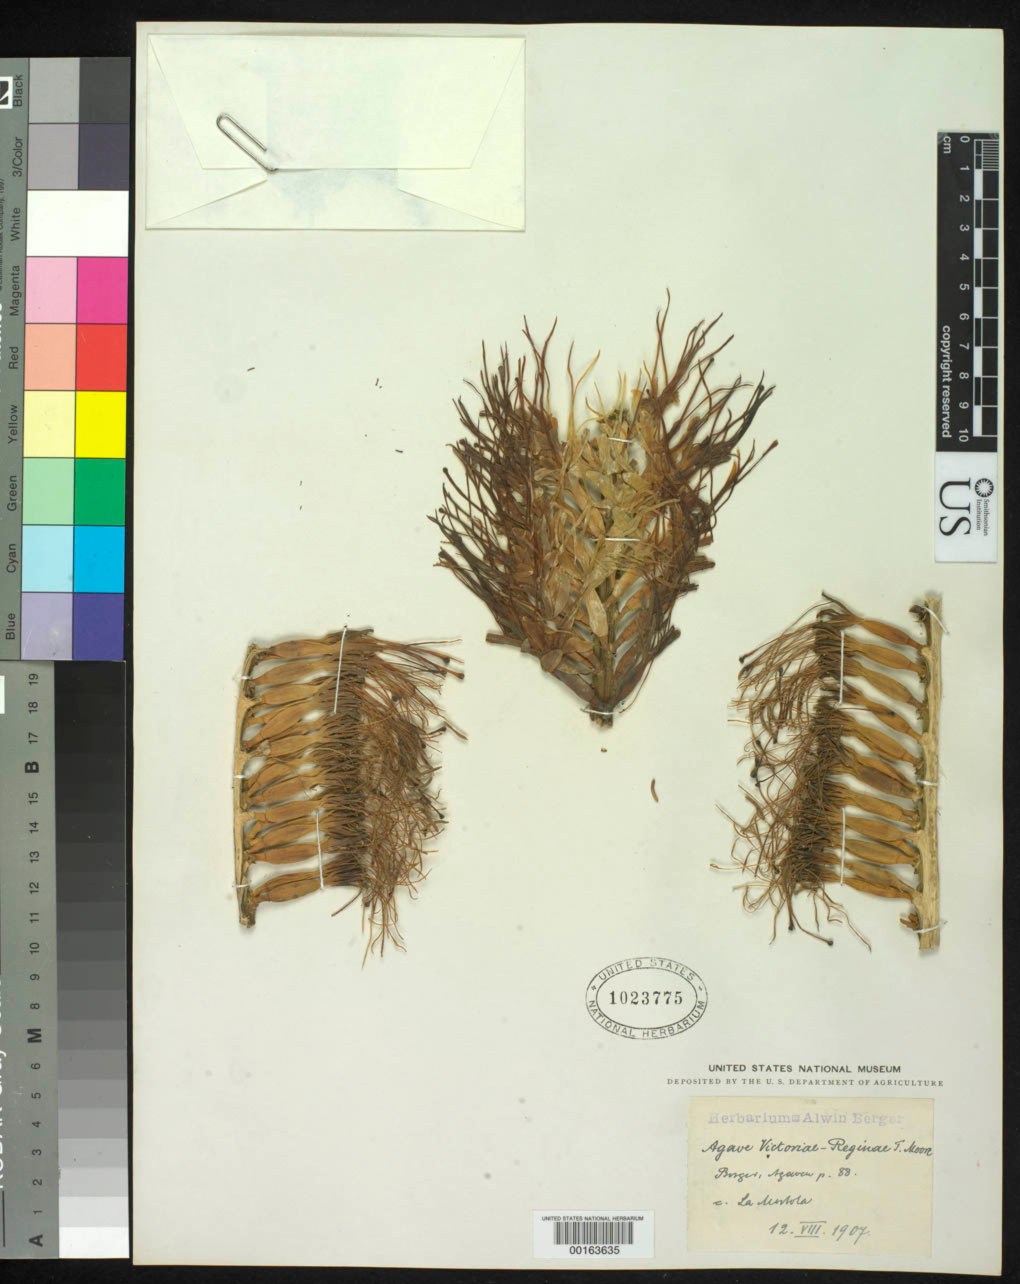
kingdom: Plantae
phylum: Tracheophyta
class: Liliopsida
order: Asparagales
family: Asparagaceae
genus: Agave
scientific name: Agave victoriae-reginae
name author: T. Moore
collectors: ex herb. A. Berger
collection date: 1909-06-02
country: Mexico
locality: Cultivated at La Mortola, Italy.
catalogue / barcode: US 1023775